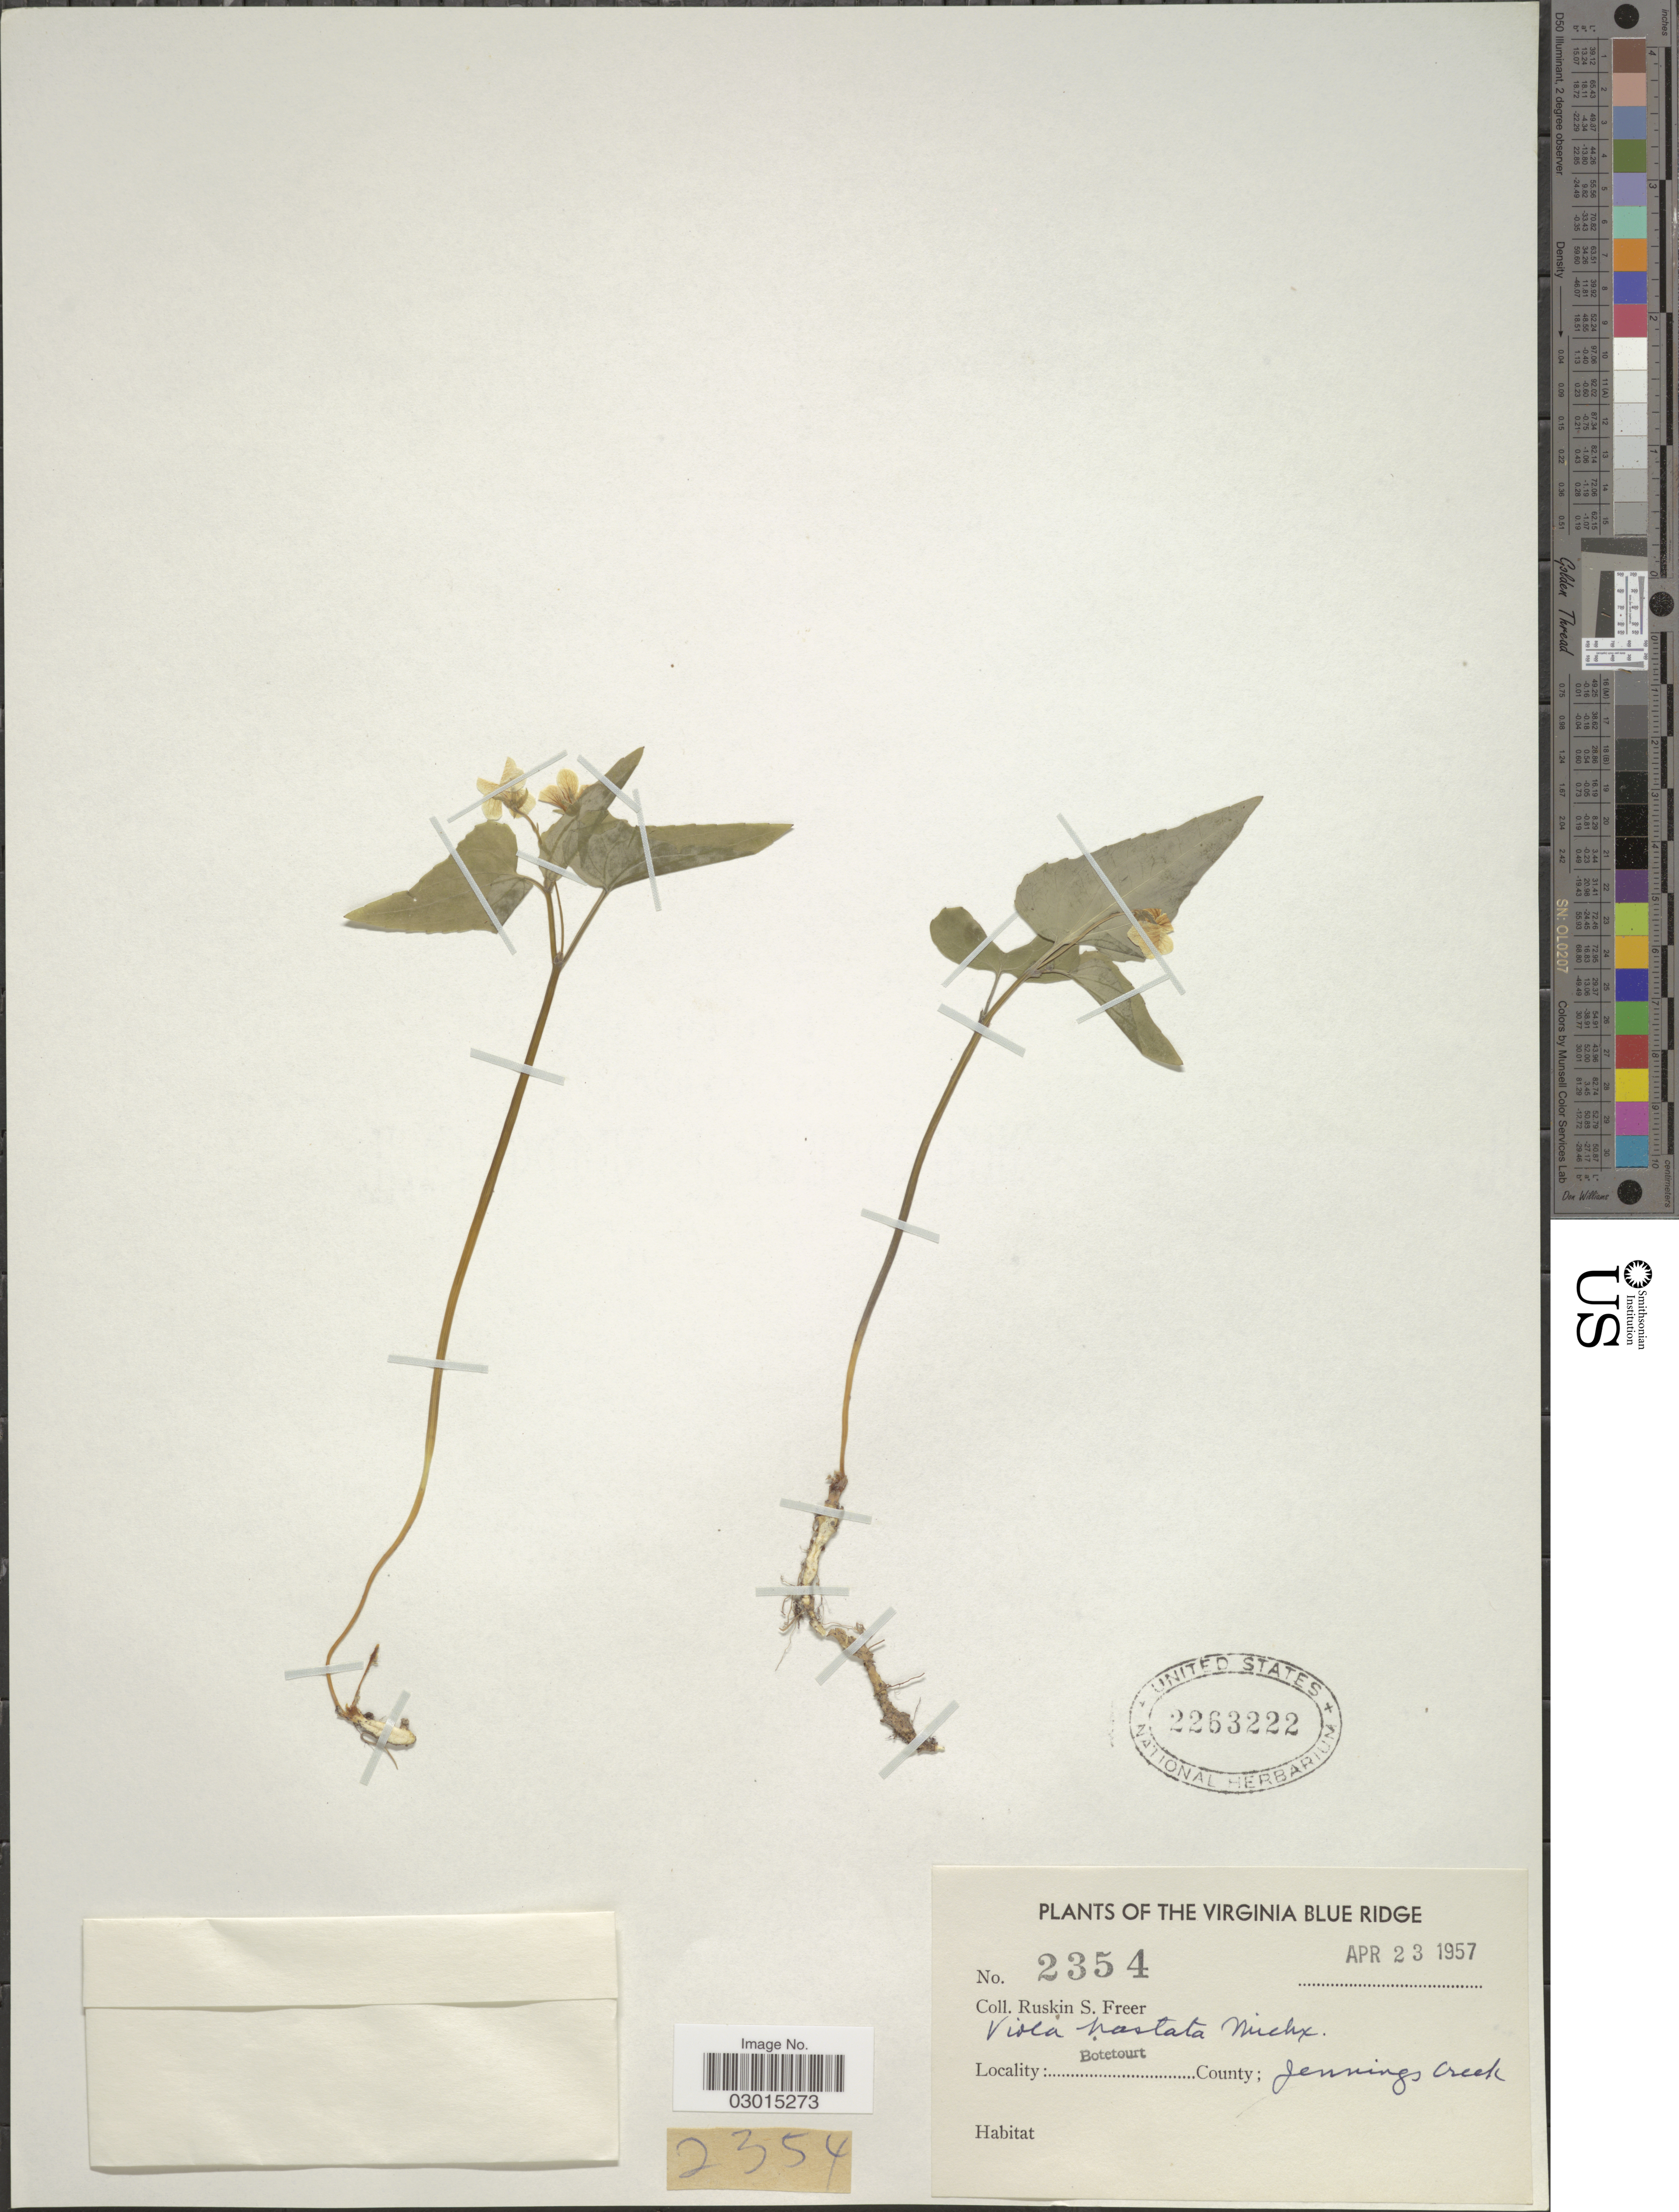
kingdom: Plantae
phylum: Tracheophyta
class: Magnoliopsida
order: Malpighiales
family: Violaceae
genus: Viola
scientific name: Viola hastata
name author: Michx.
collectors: R. Freer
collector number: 2354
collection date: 1957-04-23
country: United States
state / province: Virginia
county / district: Botetourt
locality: Virginia Blue Ridge. Botetourt County; Jennings Creek.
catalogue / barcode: US 2263222